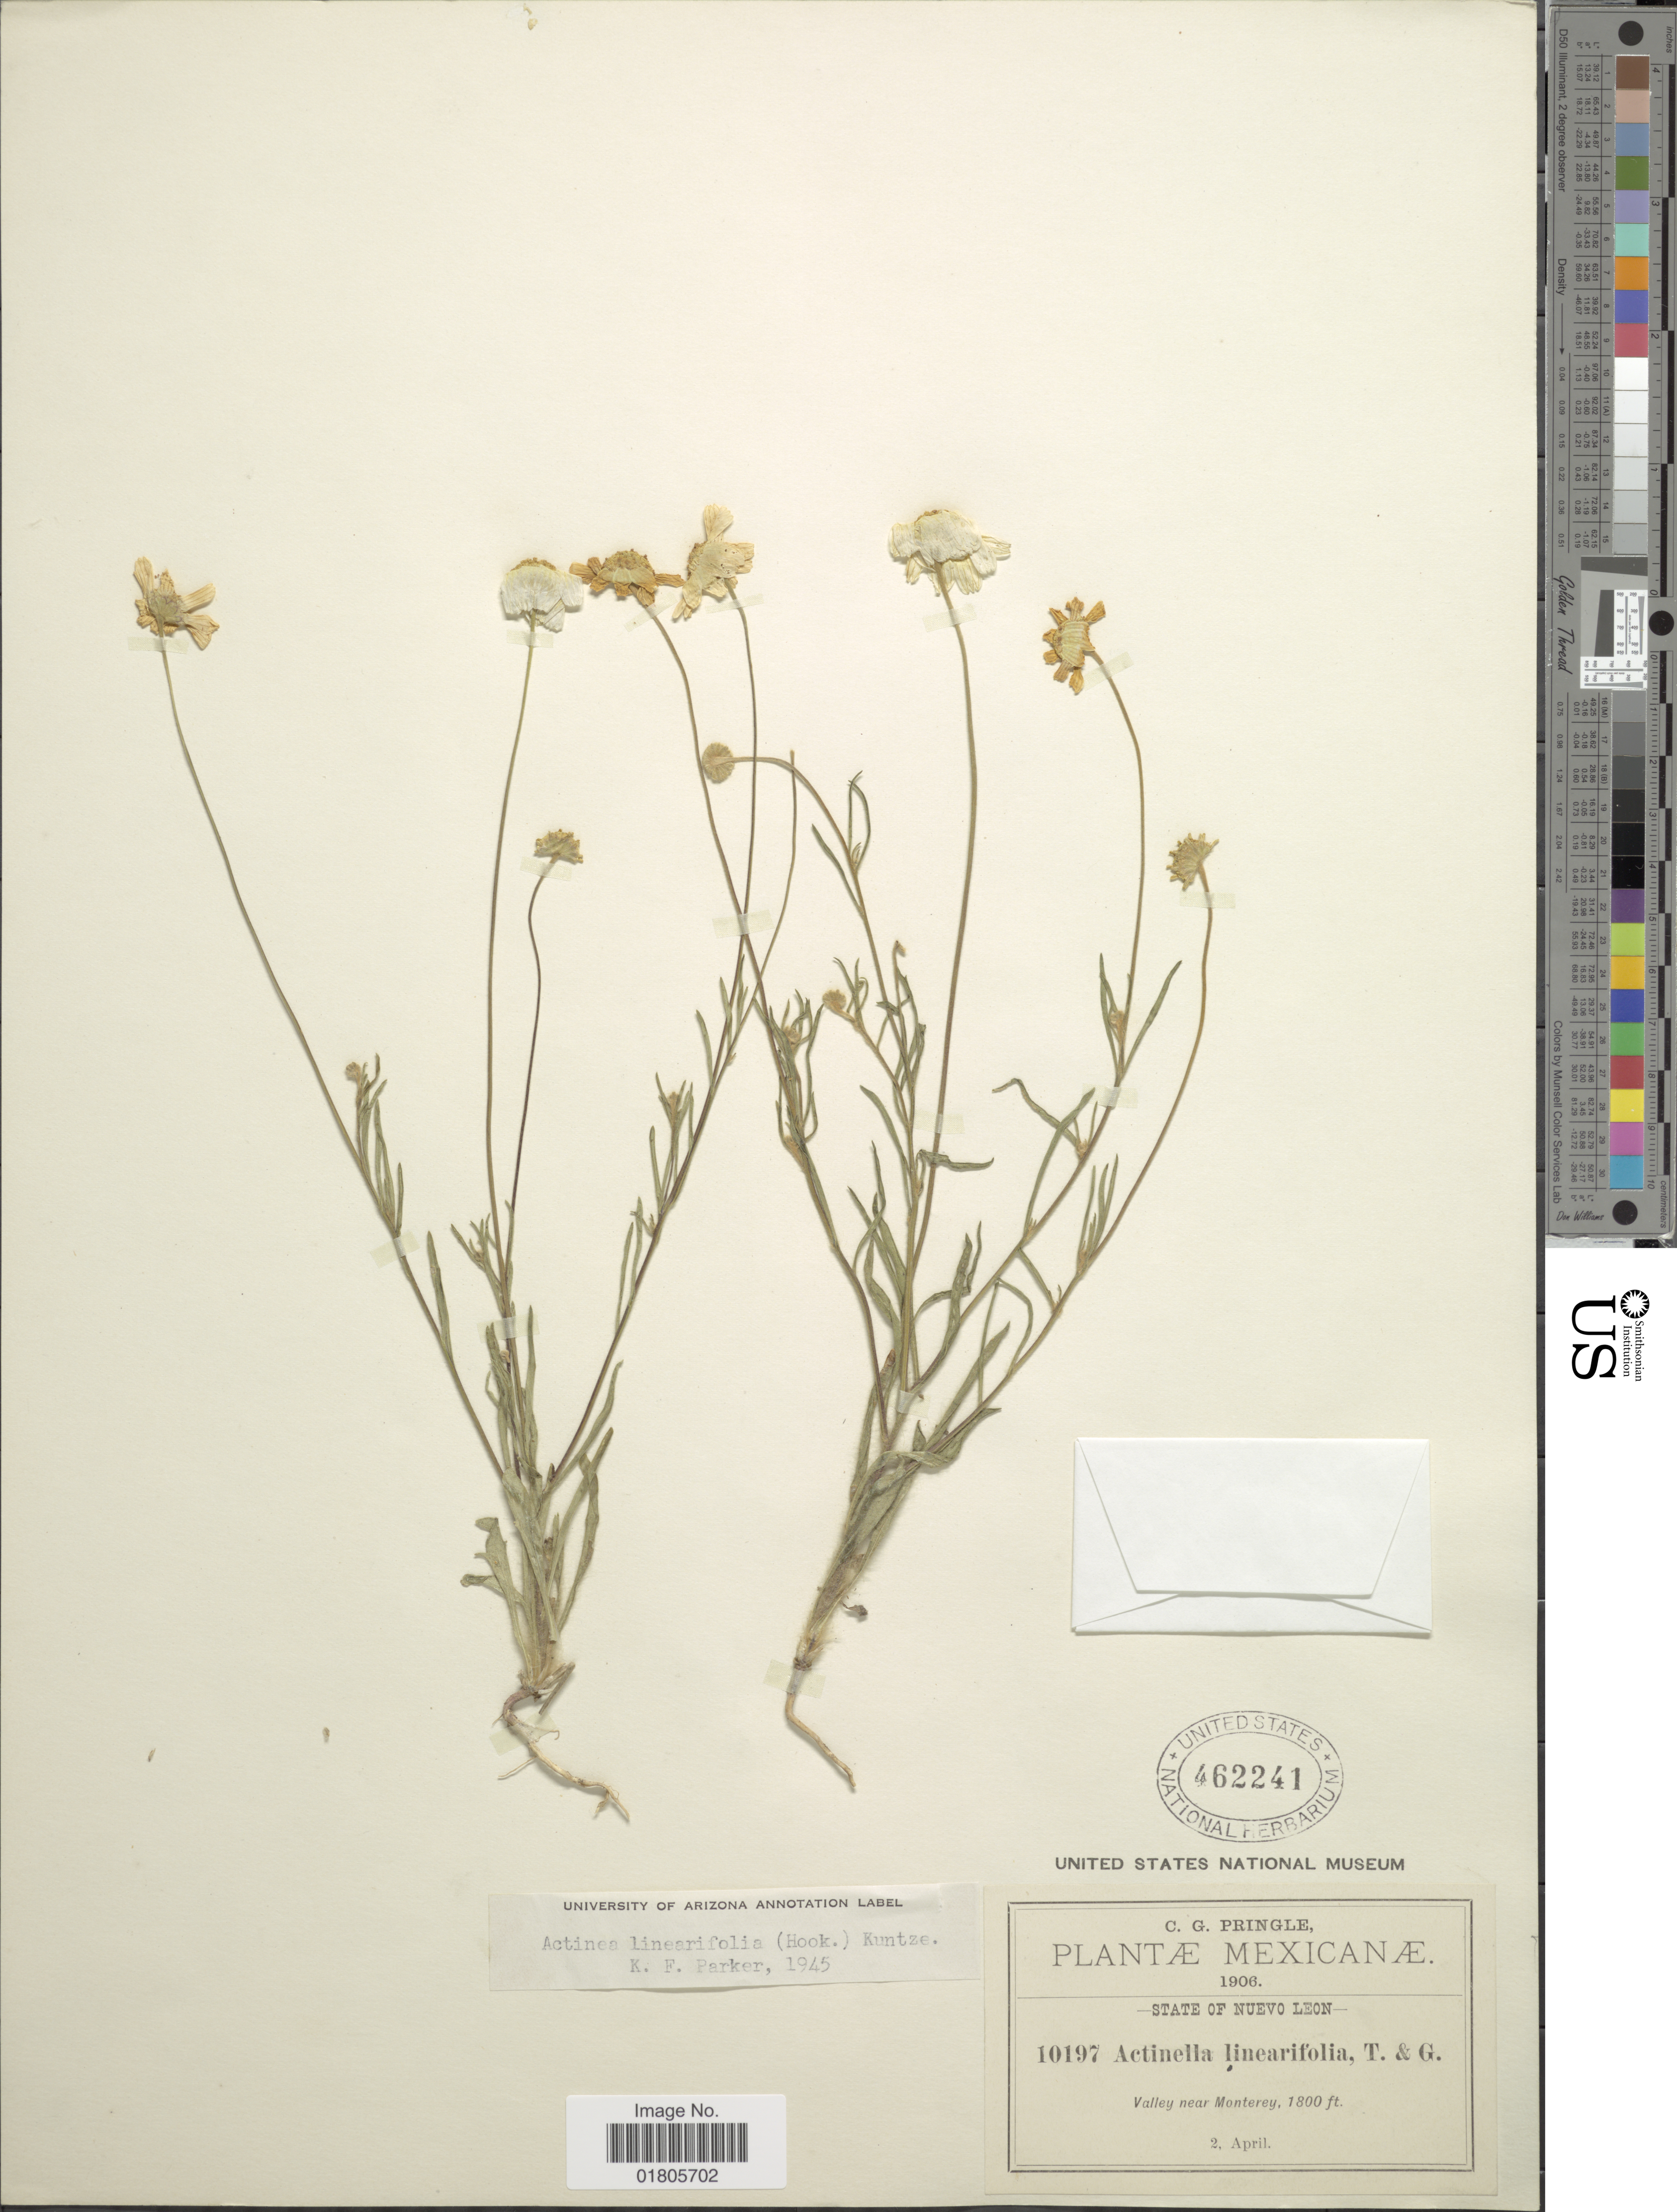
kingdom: Plantae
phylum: Tracheophyta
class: Magnoliopsida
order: Asterales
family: Asteraceae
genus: Actinea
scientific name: Actinea linearifolia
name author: (Hook.) Kuntze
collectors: C. G. Pringle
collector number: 10197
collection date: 1906-04-02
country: Mexico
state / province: Nuevo León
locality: Valley near Monterey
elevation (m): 549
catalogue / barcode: US 462241